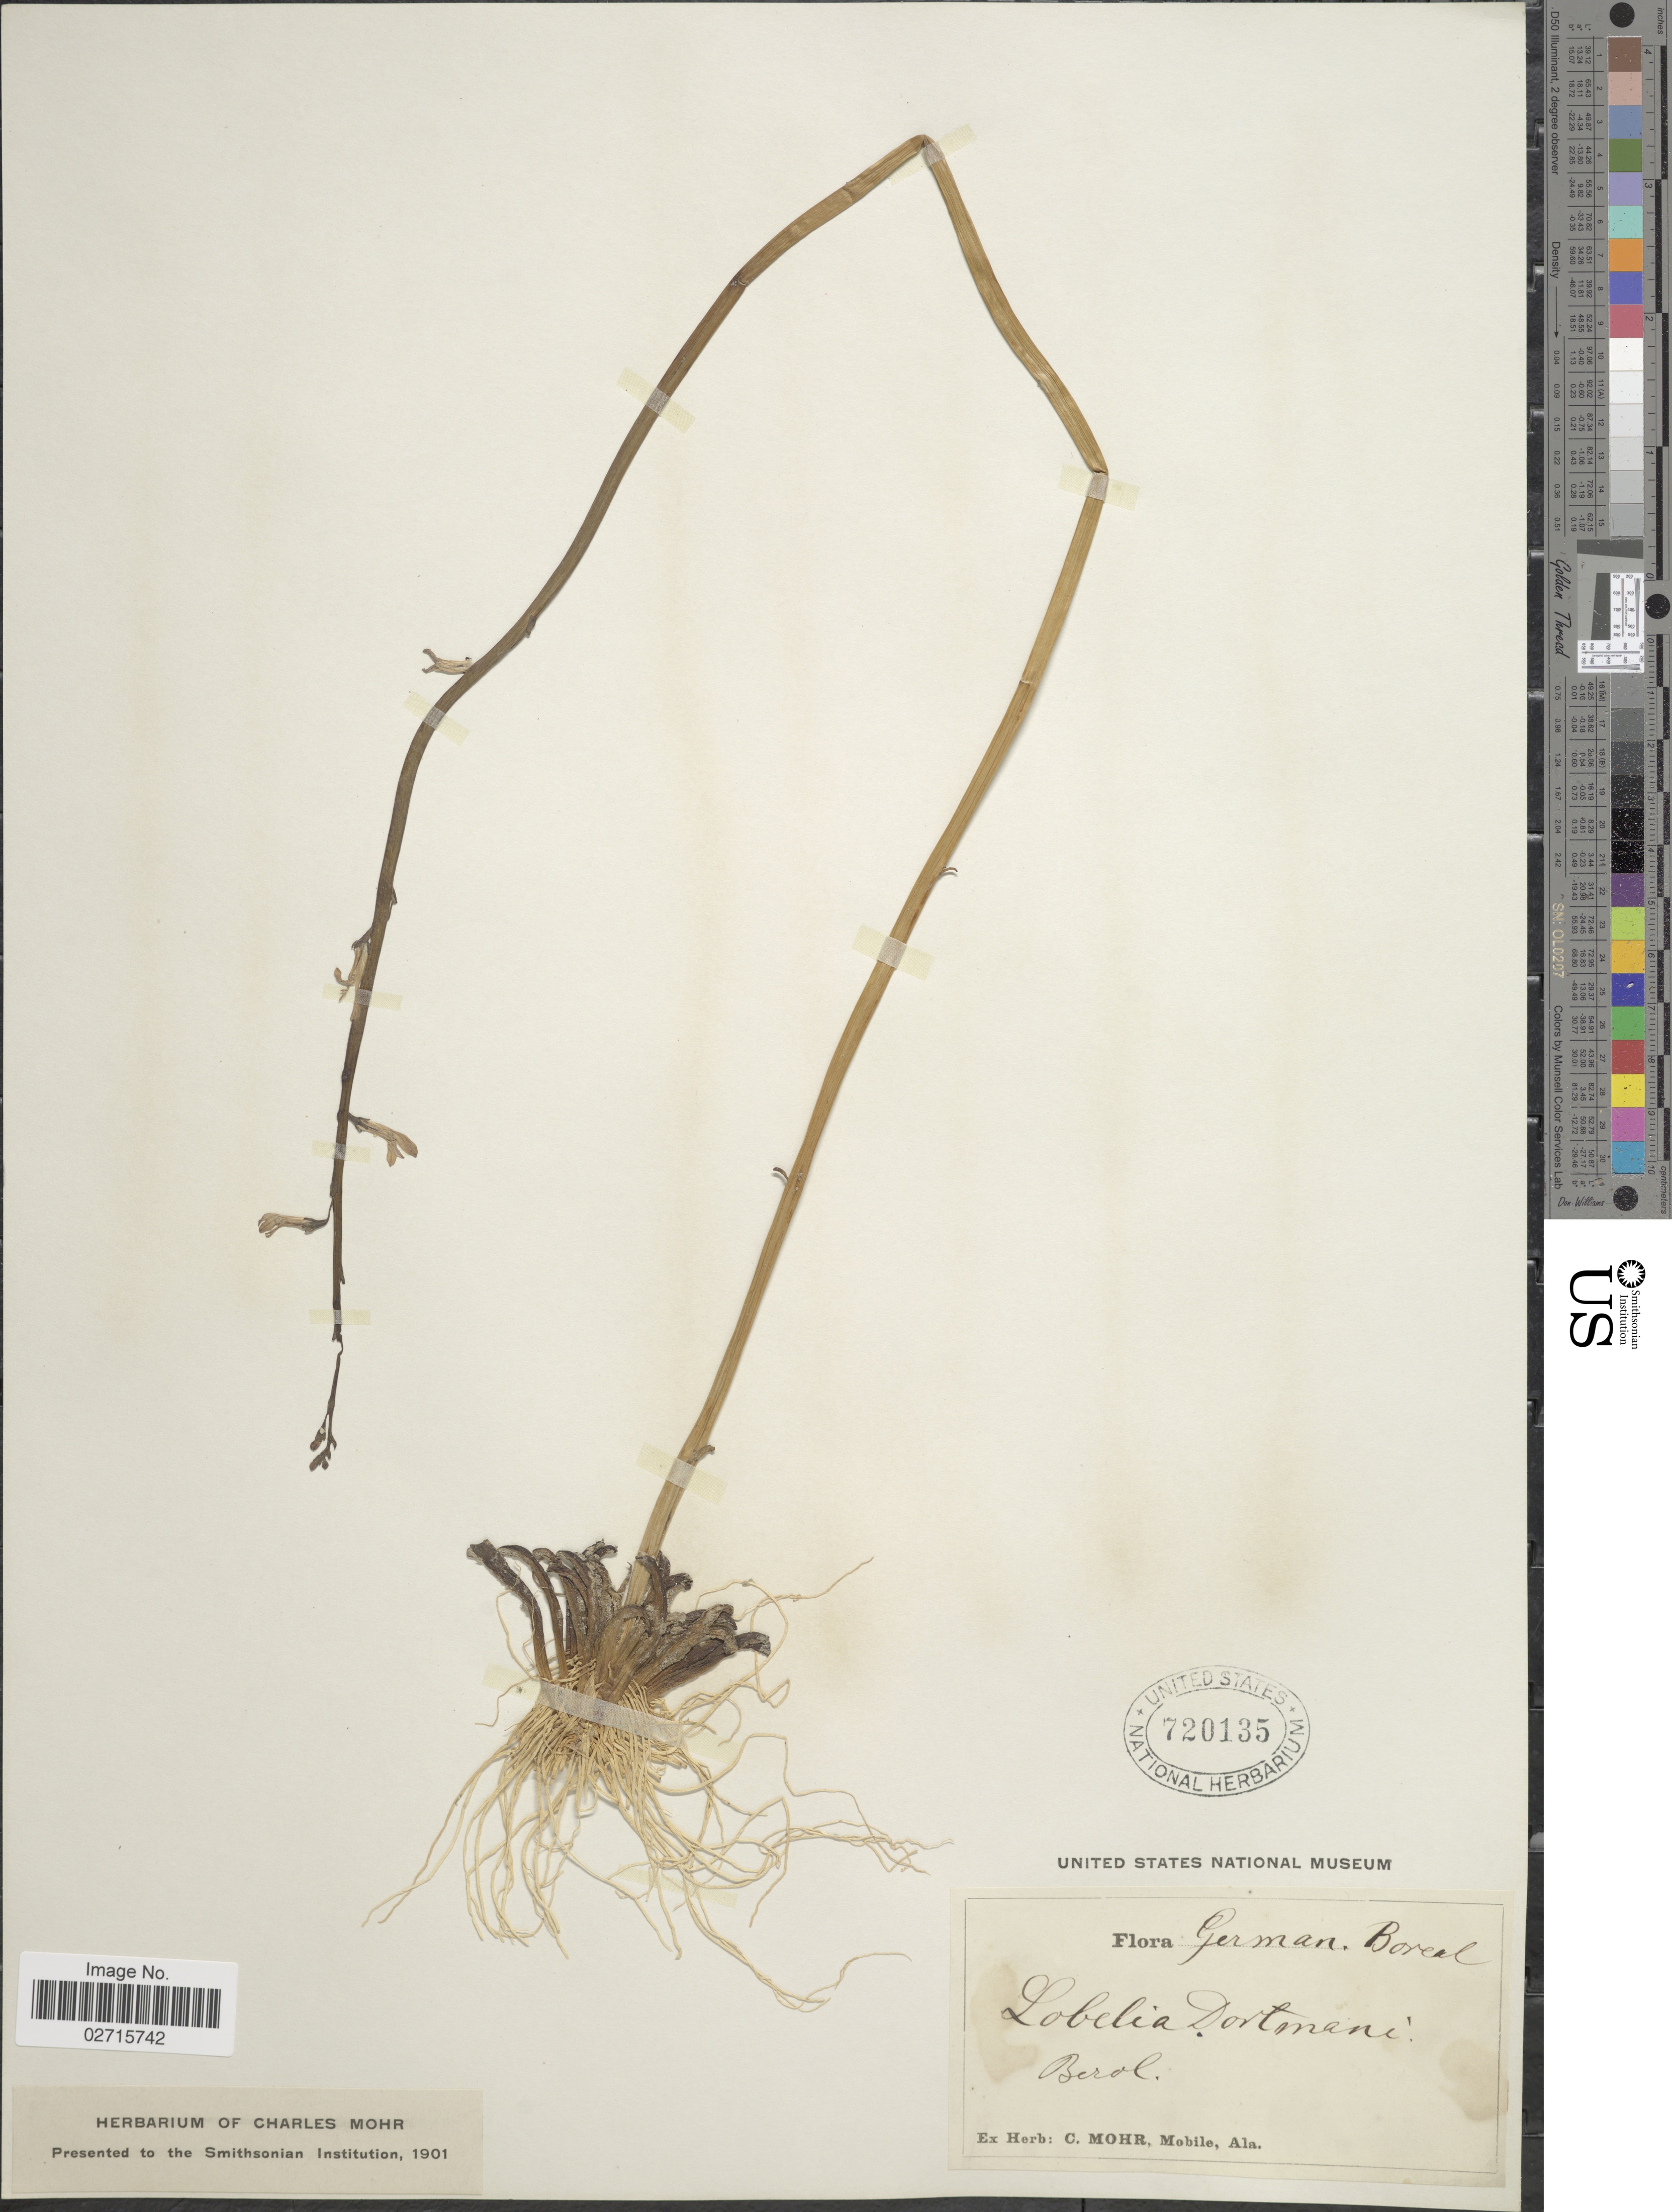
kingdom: Plantae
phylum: Tracheophyta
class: Magnoliopsida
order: Asterales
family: Campanulaceae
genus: Lobelia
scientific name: Lobelia dortmanna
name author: L.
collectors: C. T. Mohr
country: Germany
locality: German Boreal. Berol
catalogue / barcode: US 720135